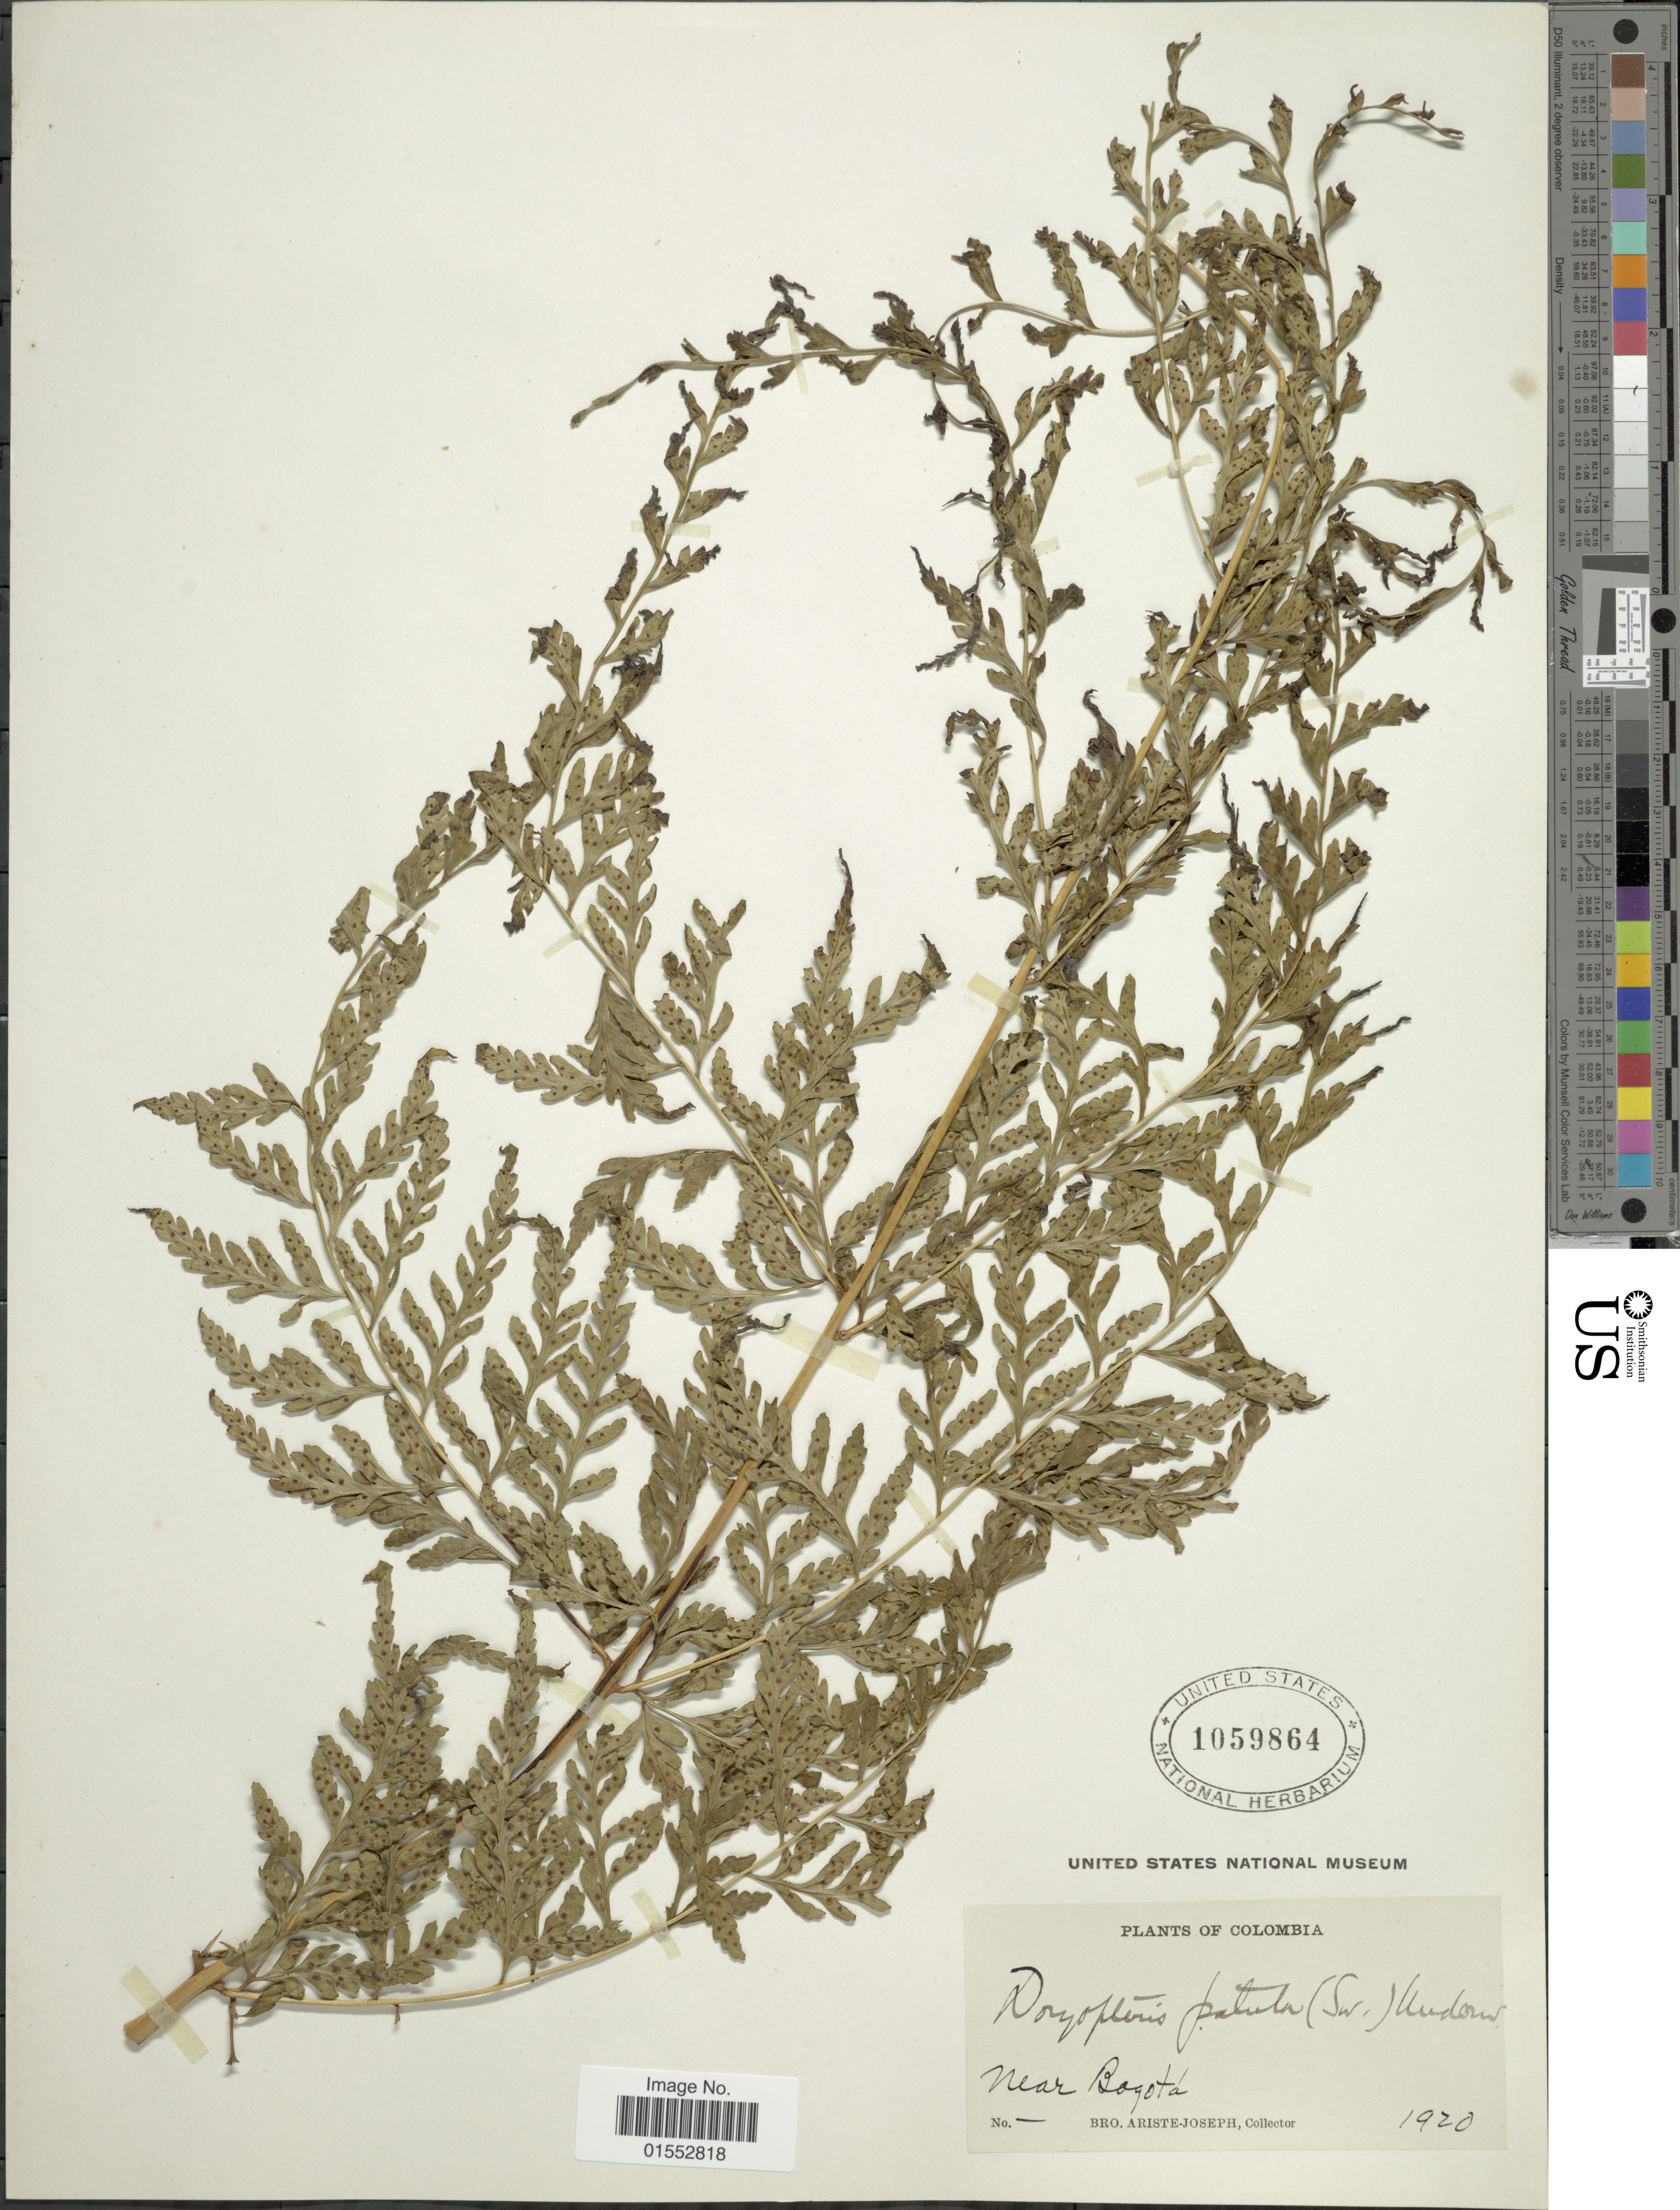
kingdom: Plantae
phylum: Tracheophyta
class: Polypodiopsida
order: Polypodiales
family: Dryopteridaceae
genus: Dryopteris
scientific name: Dryopteris patula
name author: (Sw.) Underw.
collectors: Bro. Ariste-Joseph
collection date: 1920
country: Colombia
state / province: Bogota D.C.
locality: Near Bogotá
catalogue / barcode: US 1059864